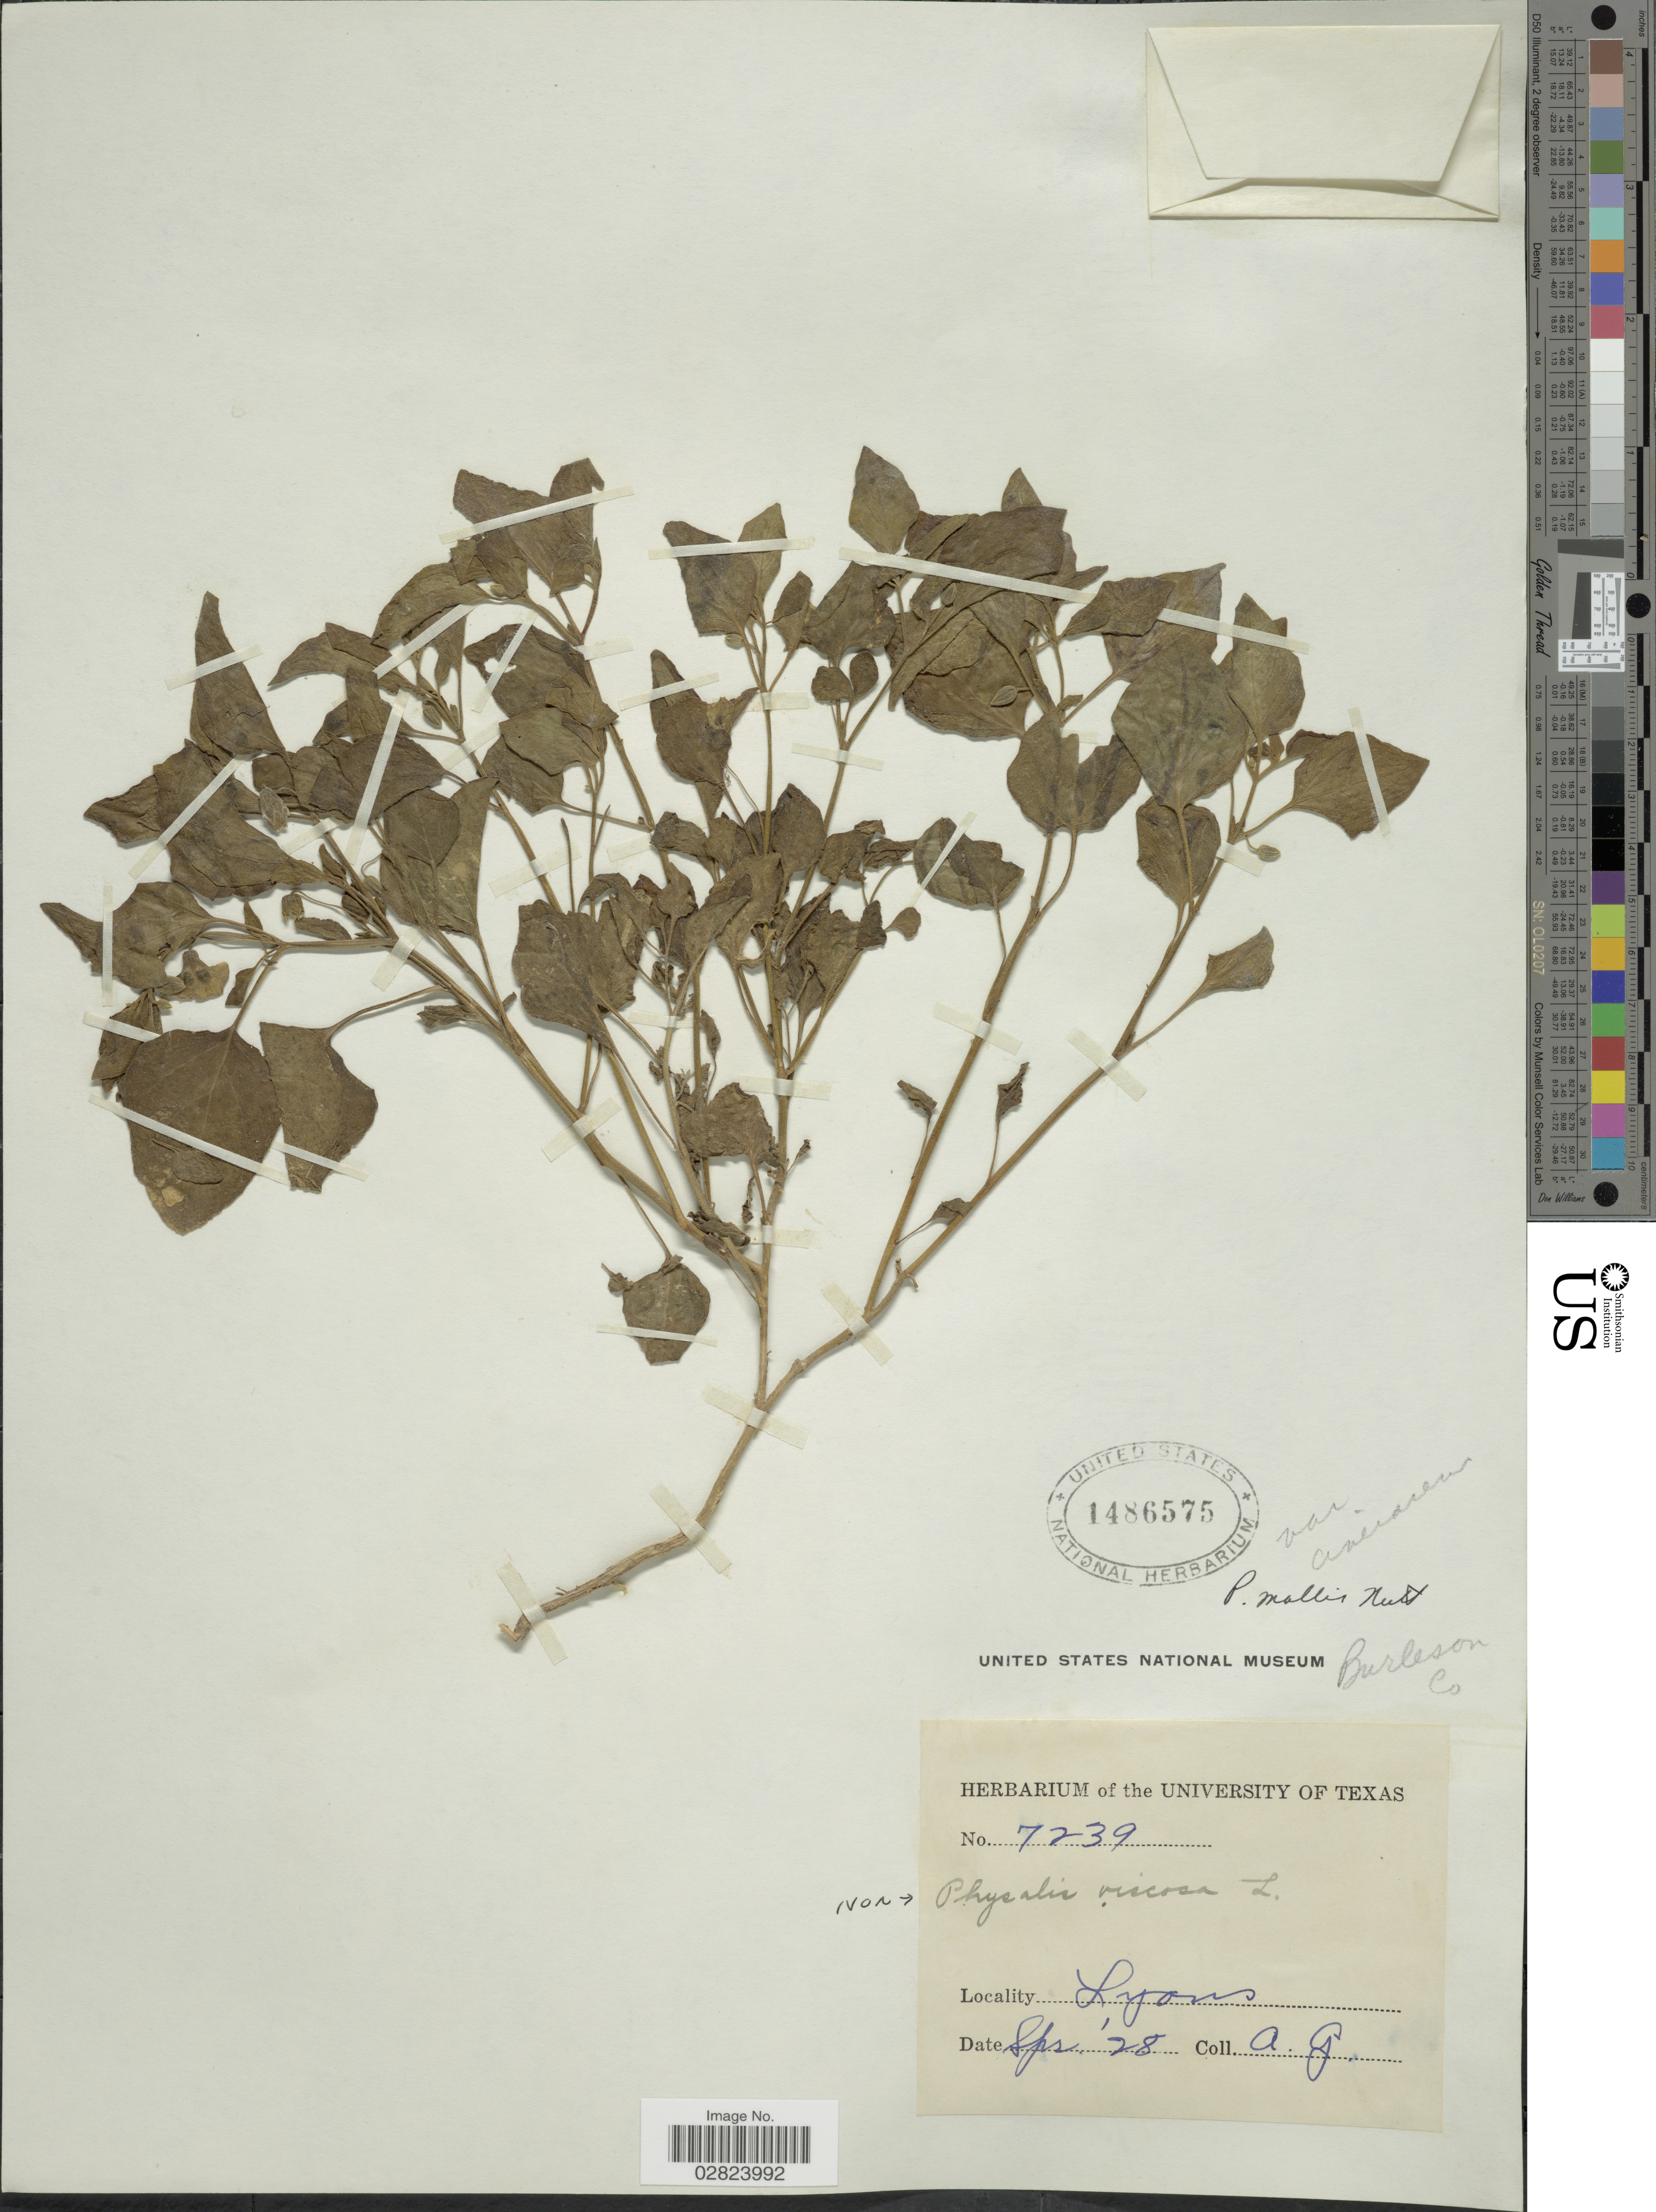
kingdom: Plantae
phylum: Tracheophyta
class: Magnoliopsida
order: Solanales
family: Solanaceae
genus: Physalis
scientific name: Physalis mollis var. cinerascens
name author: (Dunal) A. Gray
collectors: A. G.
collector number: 7239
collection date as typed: Spr. '28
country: United States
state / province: Texas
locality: Burleson Co. Lyons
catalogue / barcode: US 1486575